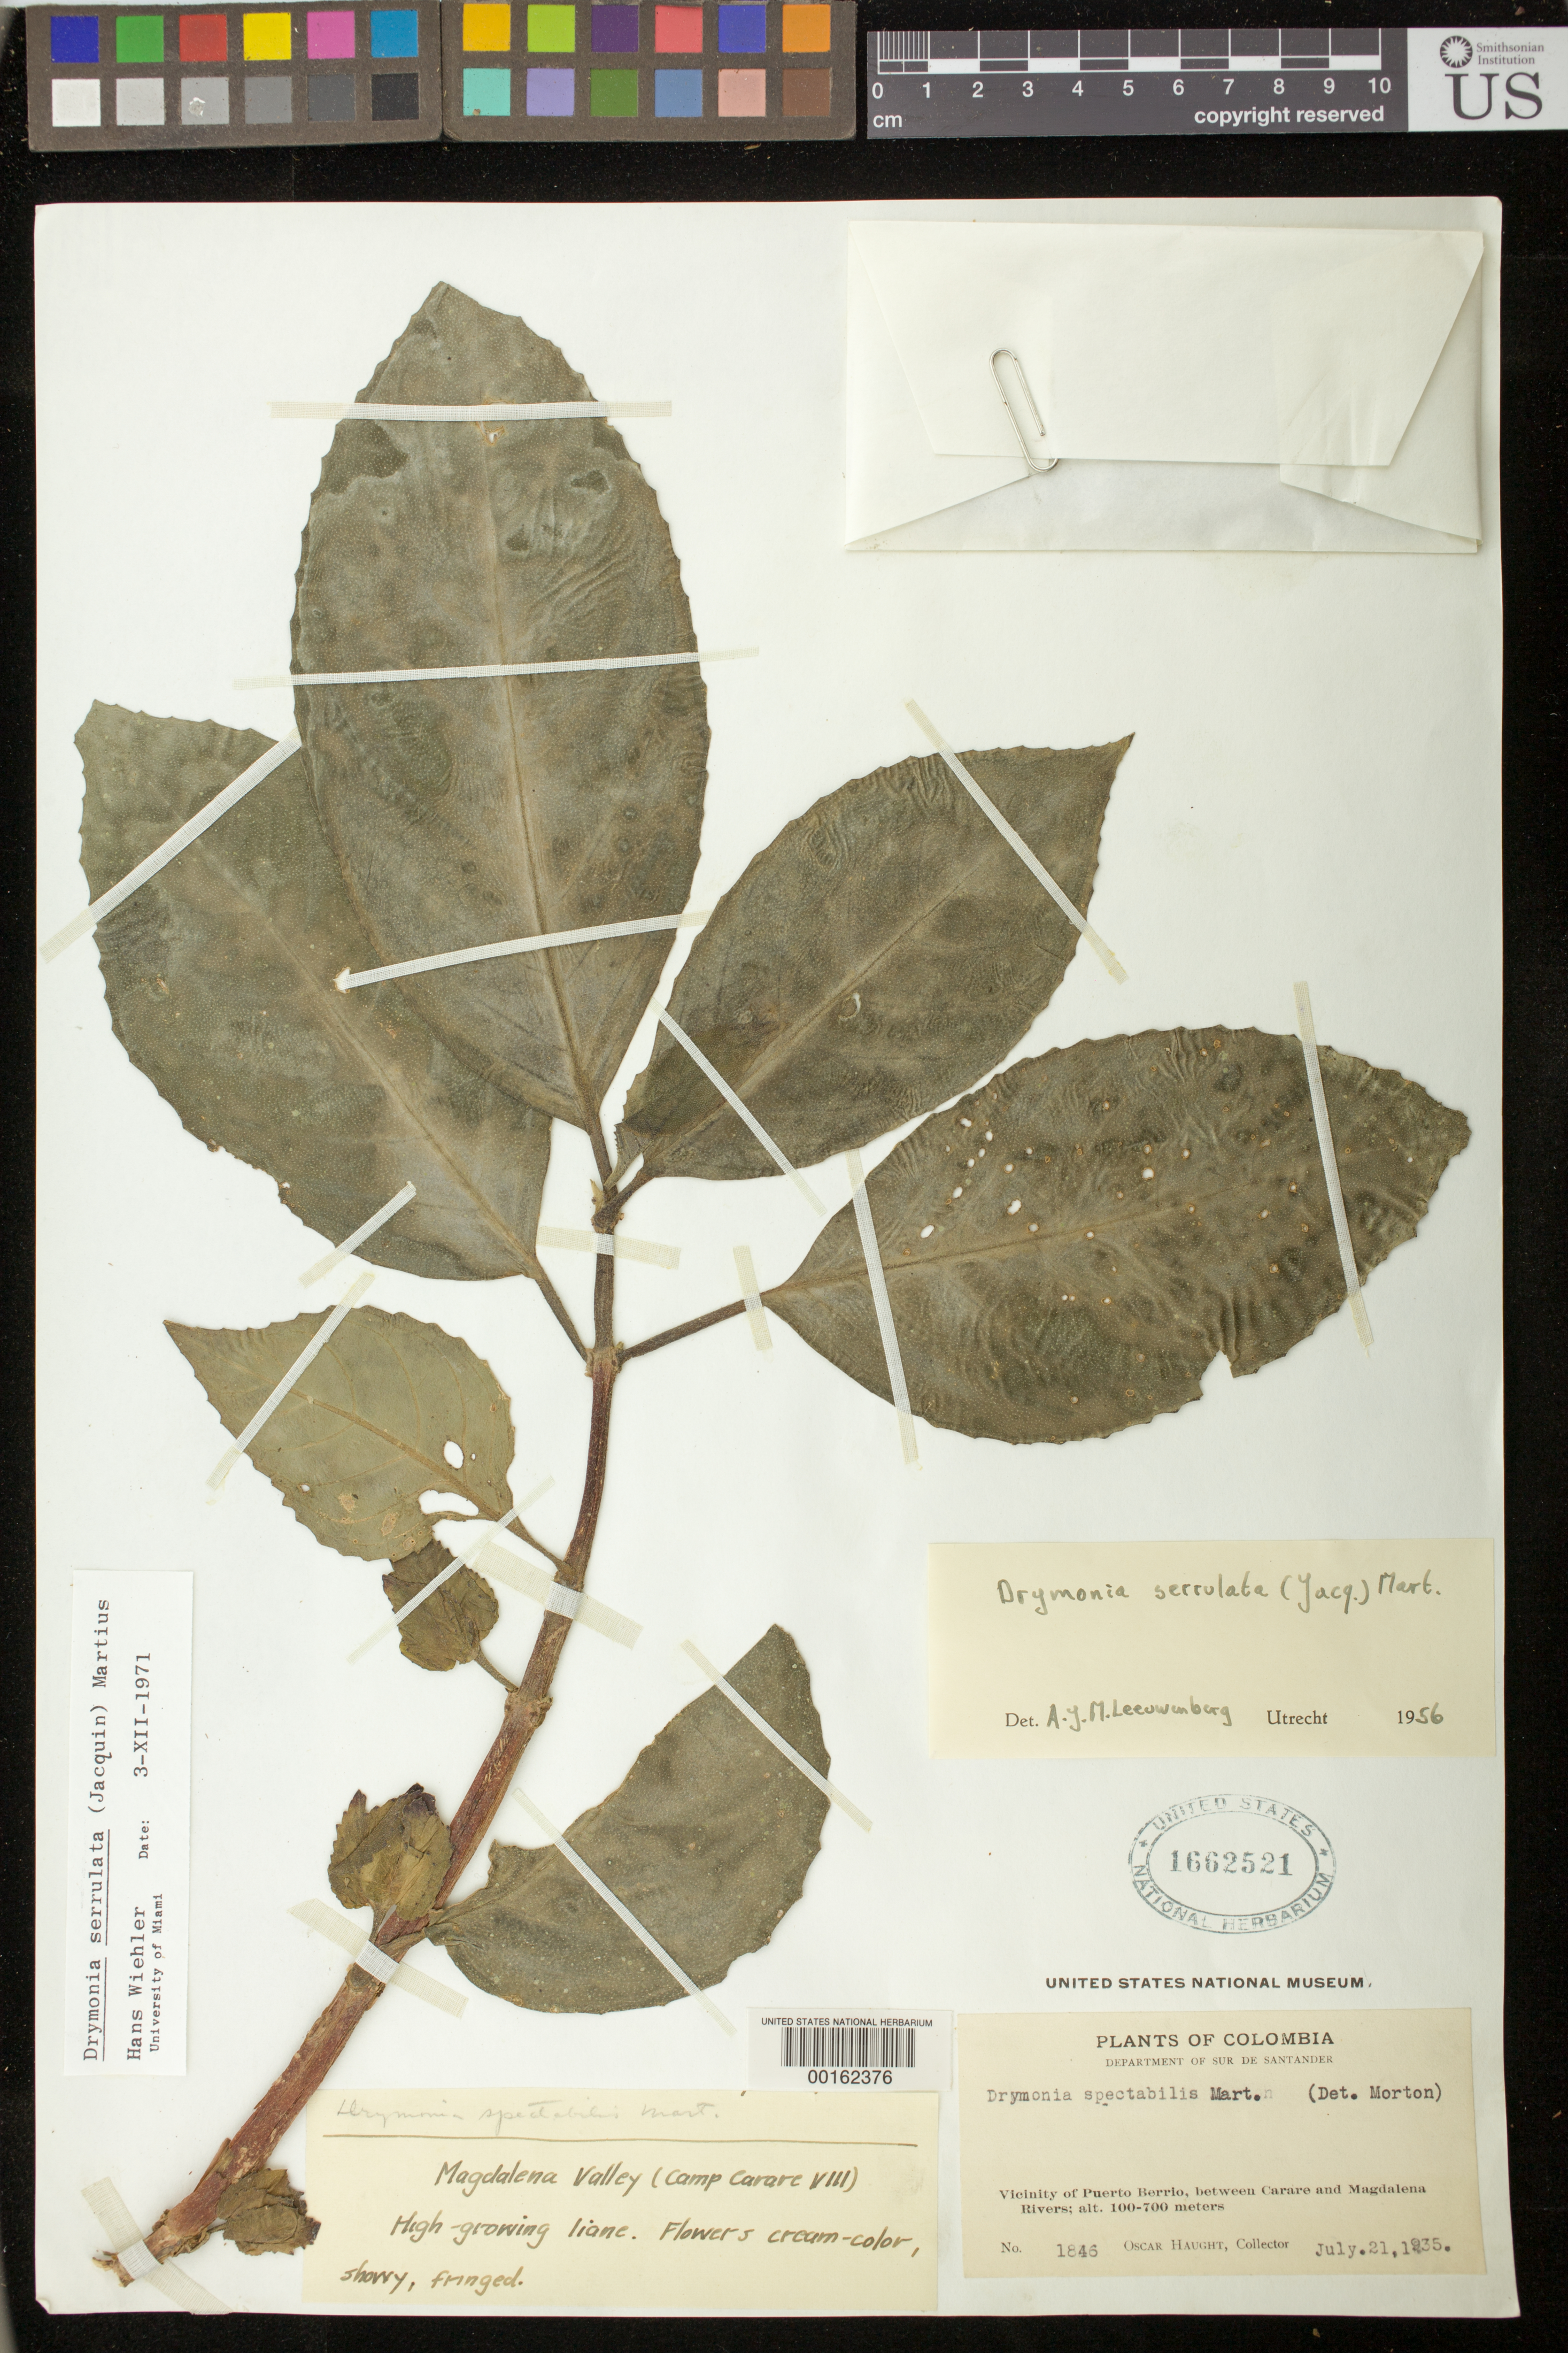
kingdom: Plantae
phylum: Tracheophyta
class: Magnoliopsida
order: Lamiales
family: Gesneriaceae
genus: Drymonia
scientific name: Drymonia serrulata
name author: (Jacq.) Mart.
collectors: O. L. Haught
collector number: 1846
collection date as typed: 21 Jul 1935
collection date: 1935-07-21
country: Colombia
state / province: Santander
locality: Vicinity of Puerto Berrio, between Carare and Magdalena Rivers Magdalena valley (camp Carare VIII)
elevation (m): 100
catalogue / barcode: US 1662521